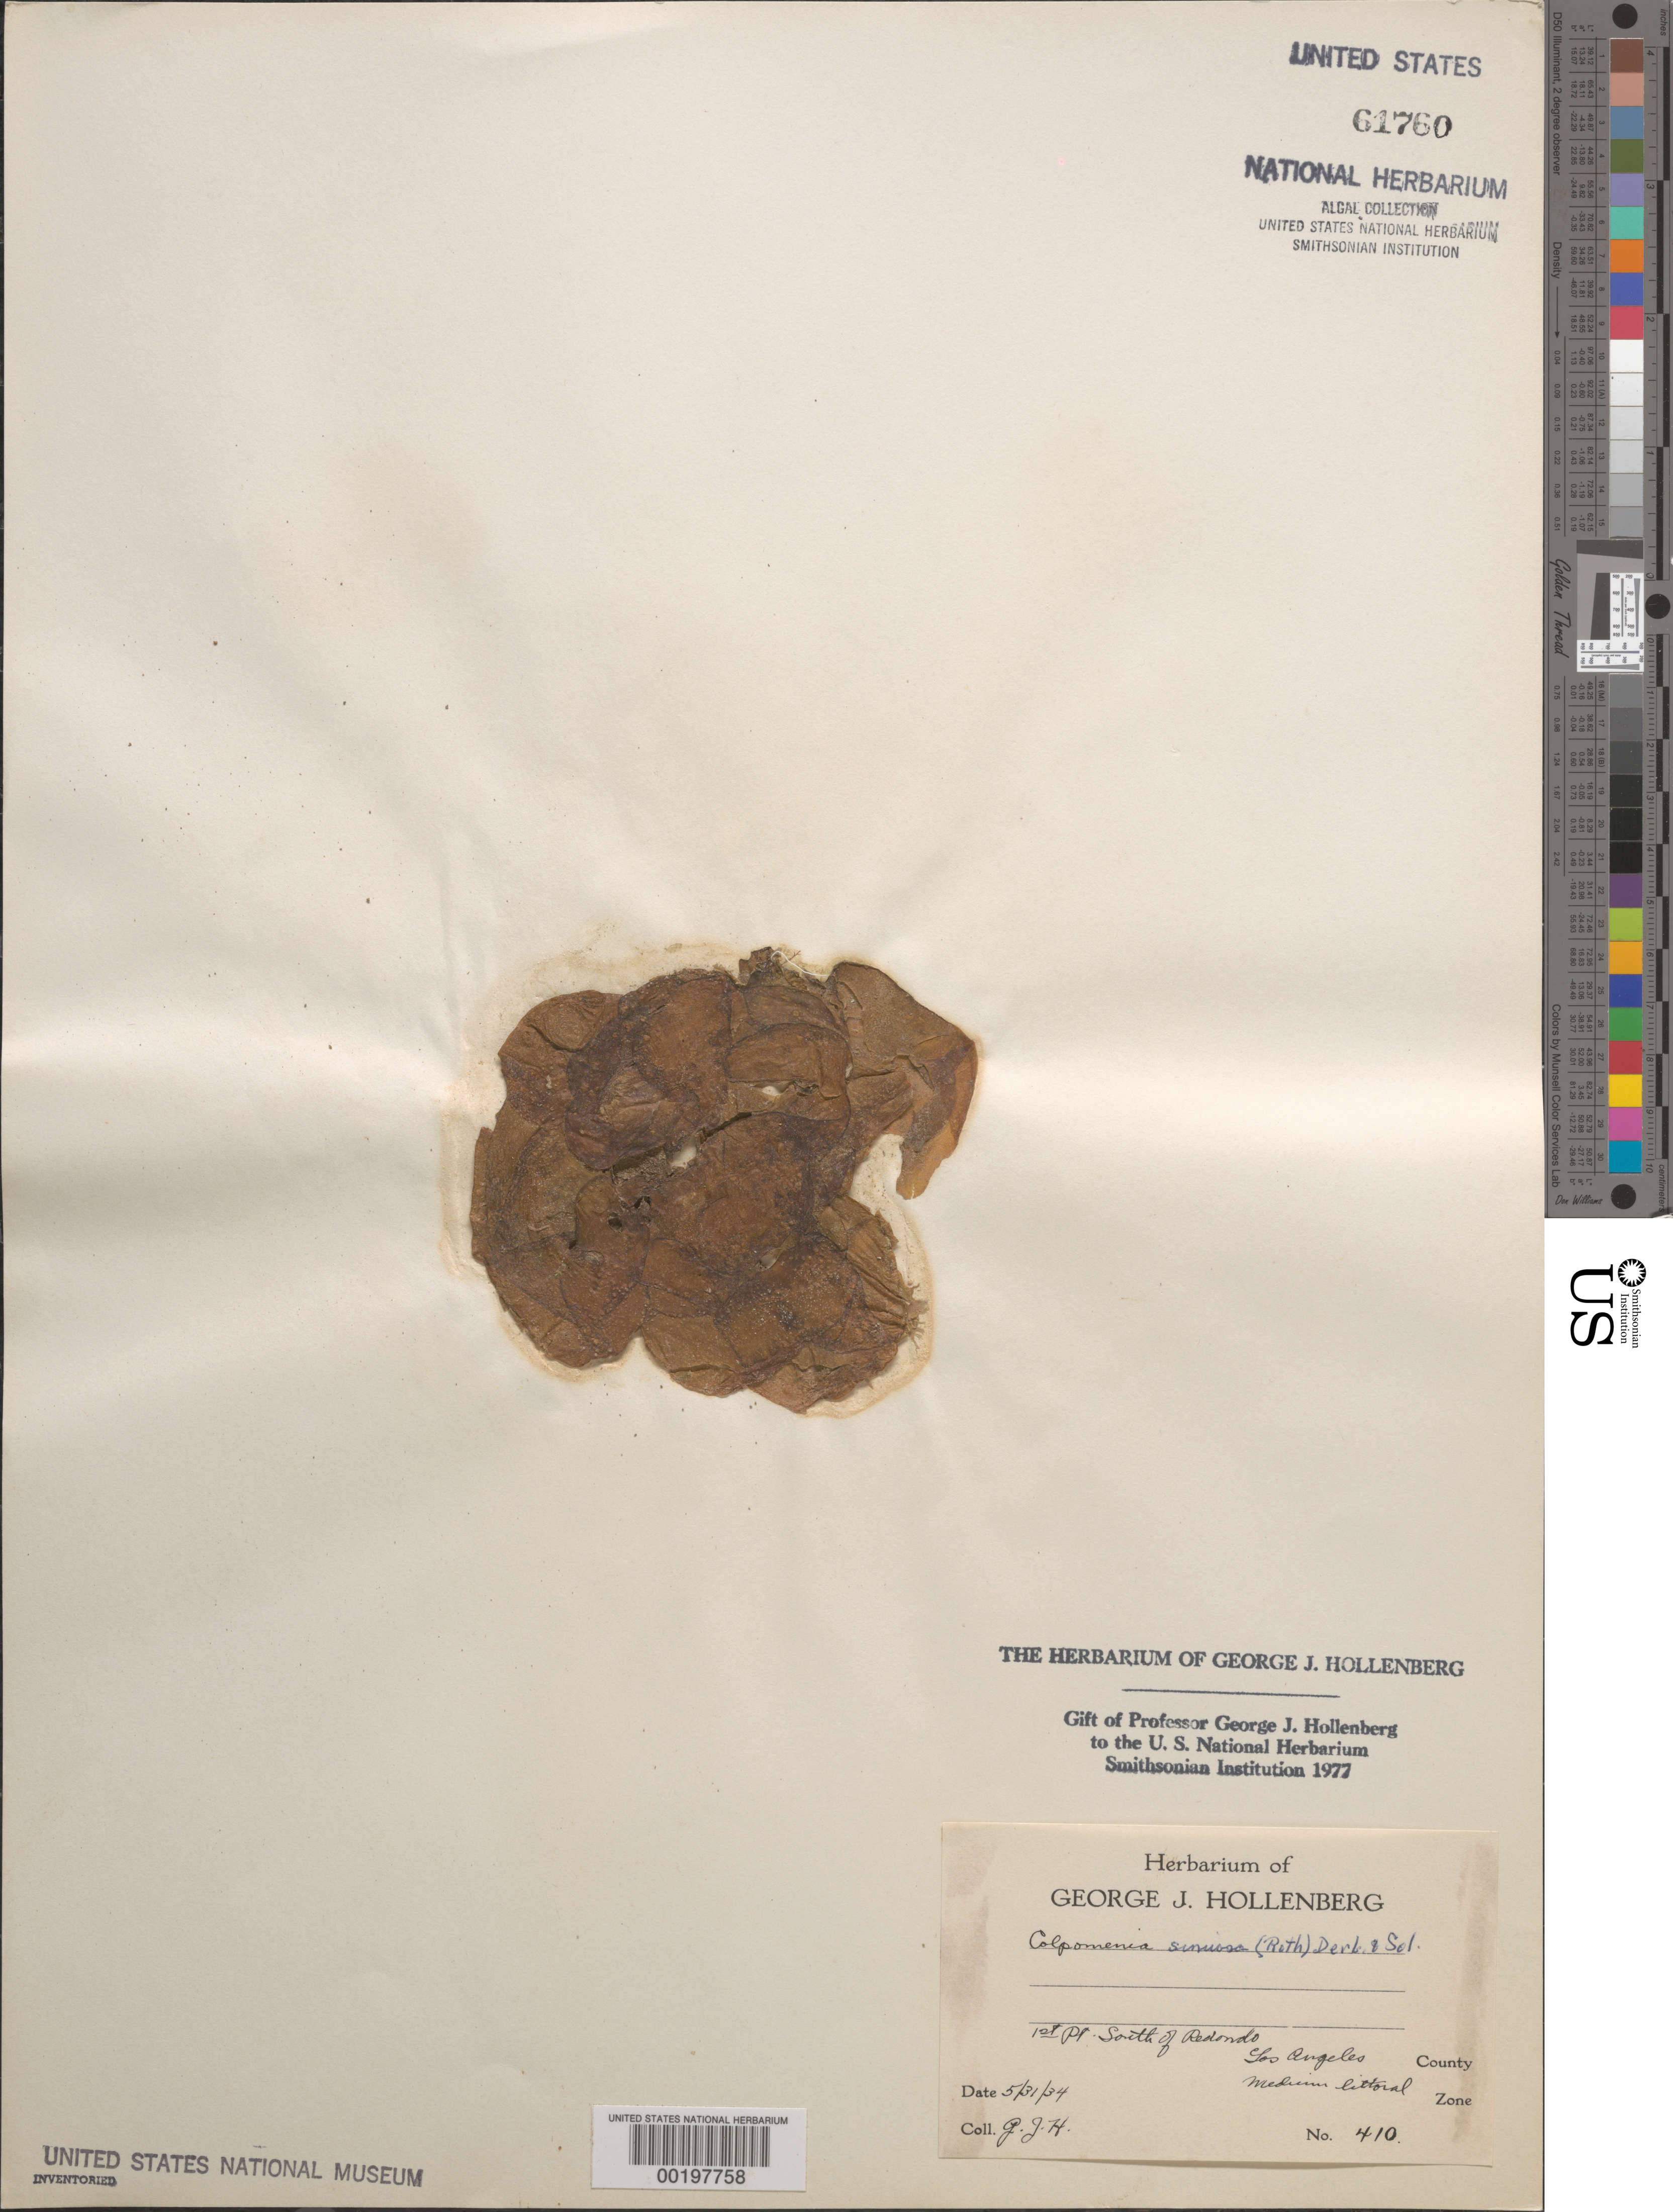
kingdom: Chromista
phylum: Ochrophyta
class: Phaeophyceae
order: Scytosiphonales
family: Scytosiphonaceae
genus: Colpomenia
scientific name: Colpomenia sinuosa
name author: (K. Mert. ex Roth) Derbes & Solier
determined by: Hollenberg, George J.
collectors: G. Hollenberg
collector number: GJH 410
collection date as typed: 31 May 1934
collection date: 1934-05-31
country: United States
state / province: California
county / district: Los Angeles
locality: First point south of Redondo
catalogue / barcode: US 61760